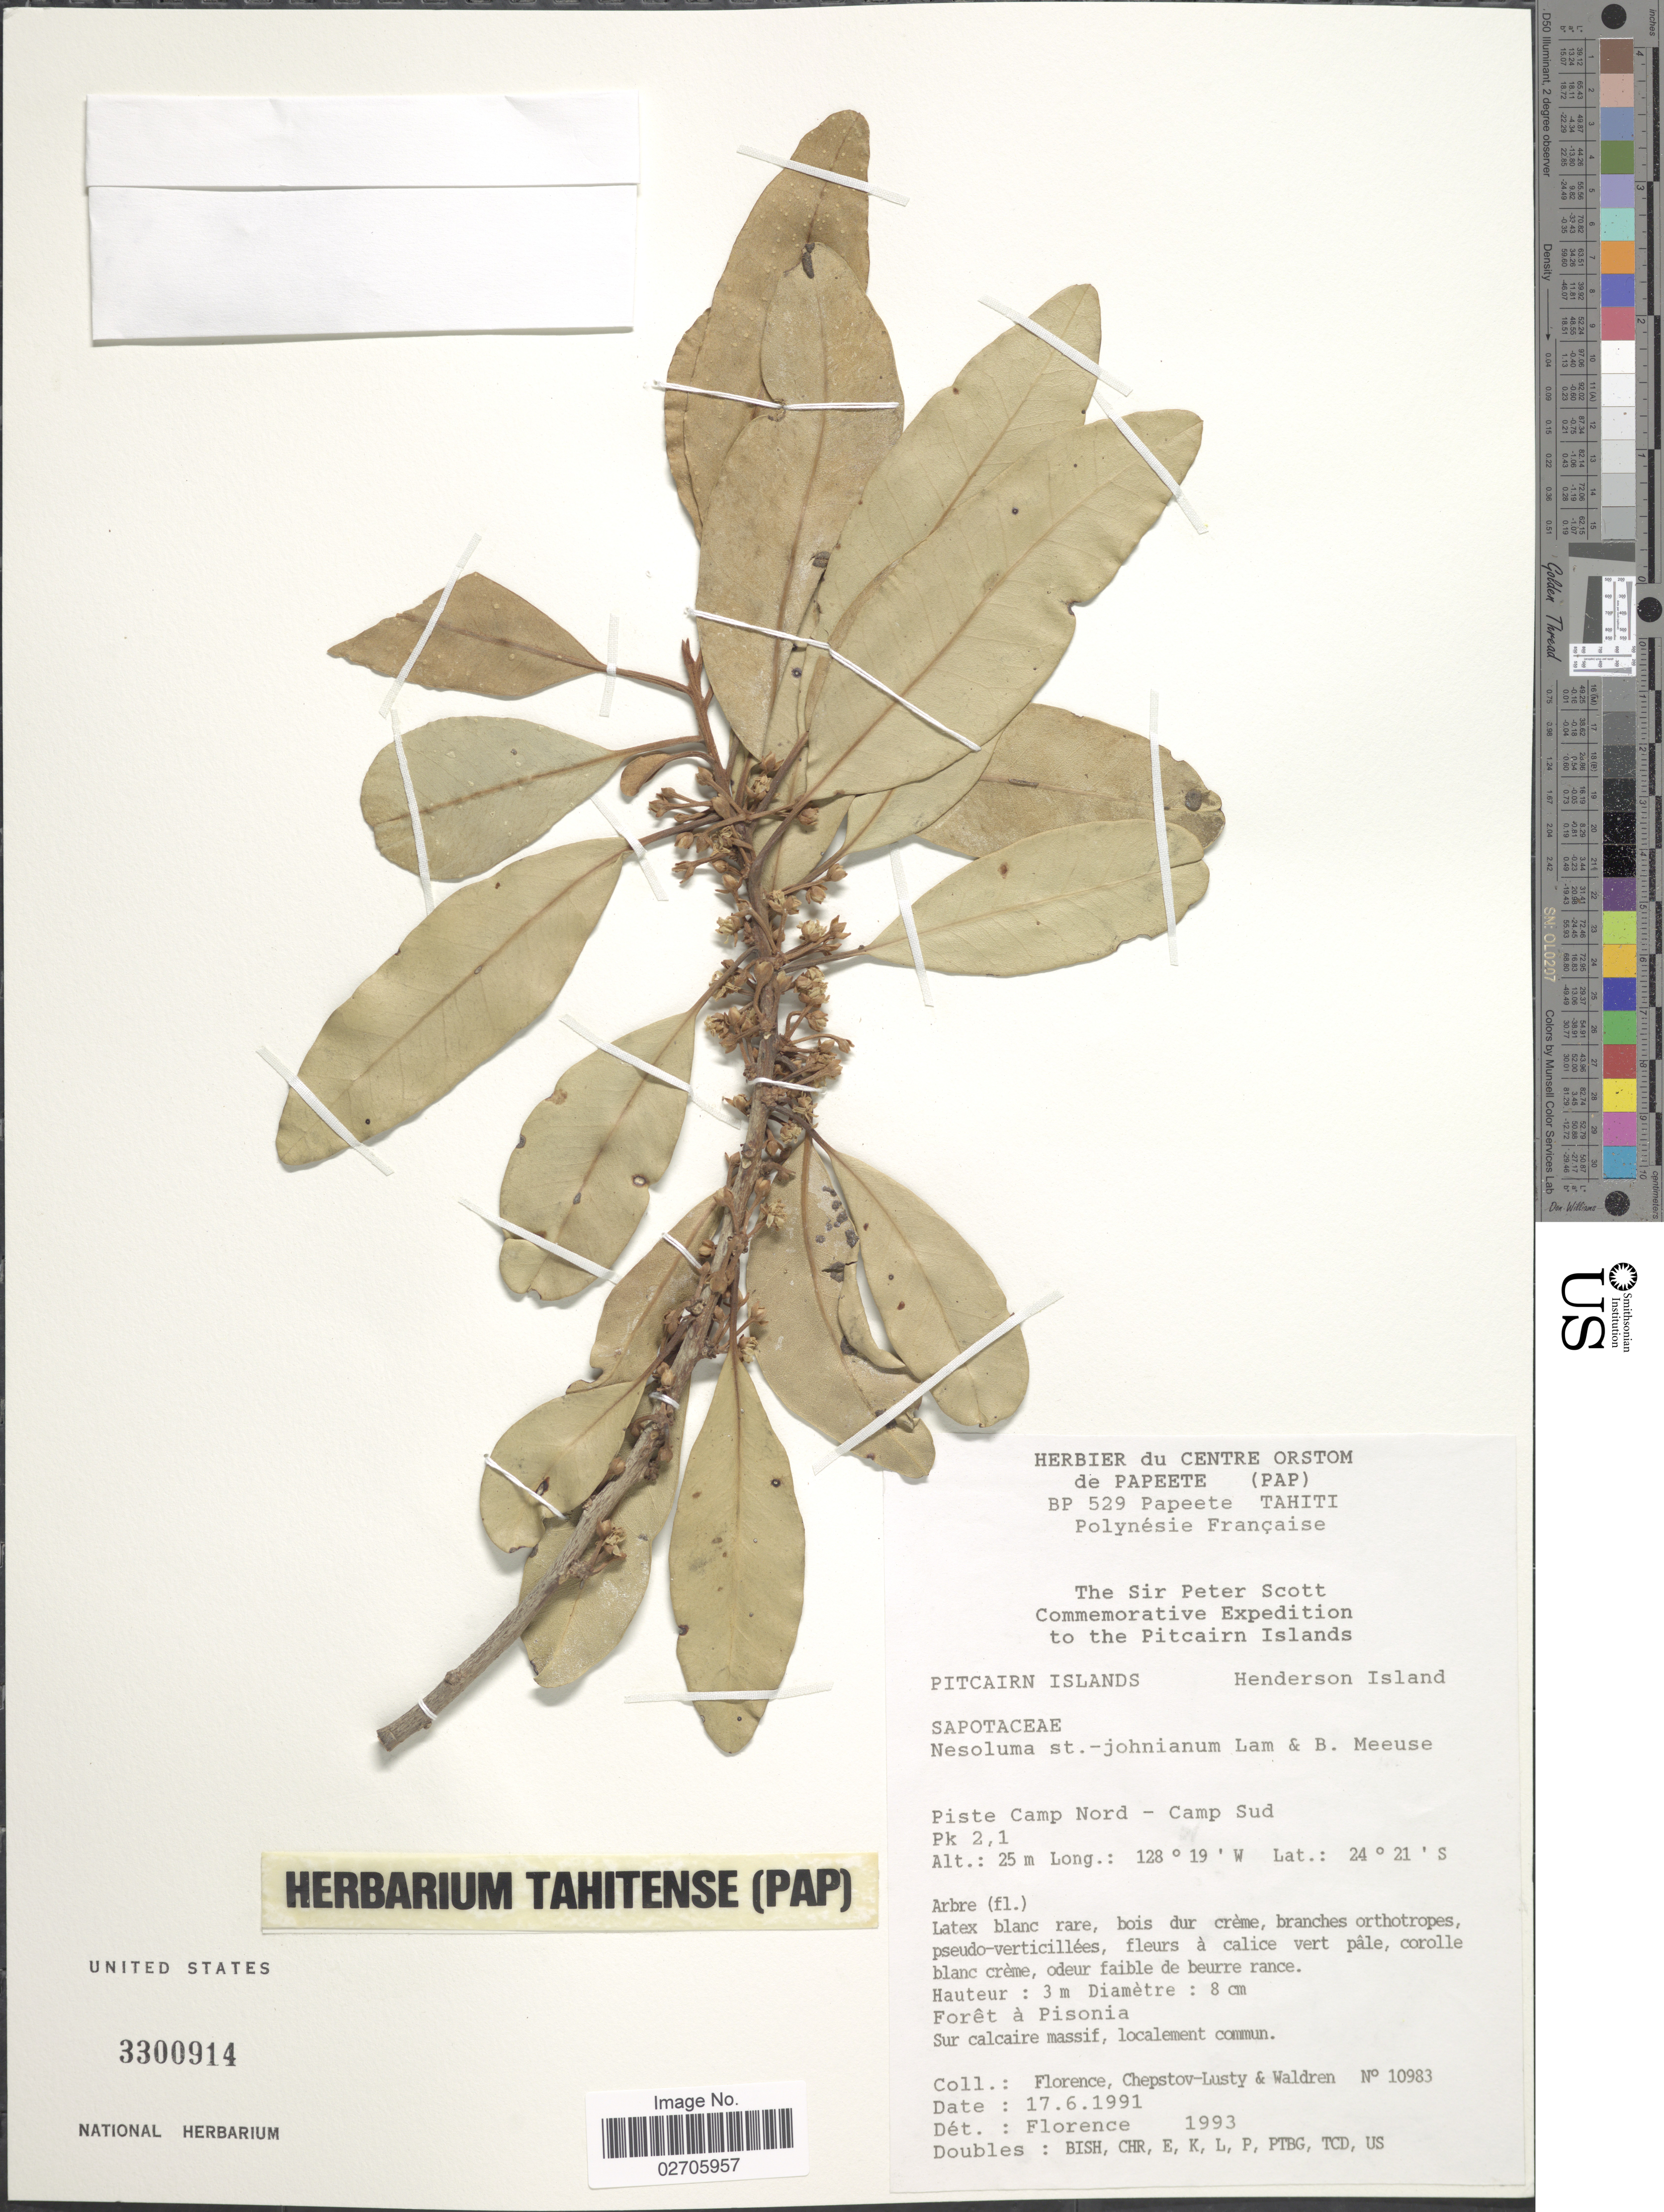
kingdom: Plantae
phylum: Tracheophyta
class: Magnoliopsida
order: Ericales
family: Sapotaceae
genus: Nesoluma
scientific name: Nesoluma st.-johnianum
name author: H.J. Lam & B. Meeuse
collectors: -. Florence, -. Chepstov-lusty & Waldren, --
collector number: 10983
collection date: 1991-06-17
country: Pitcairn Islands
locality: Henderson Island. Piste Camp Nord - Camp Sud. Pk 2,1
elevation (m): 25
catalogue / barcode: US 3300914